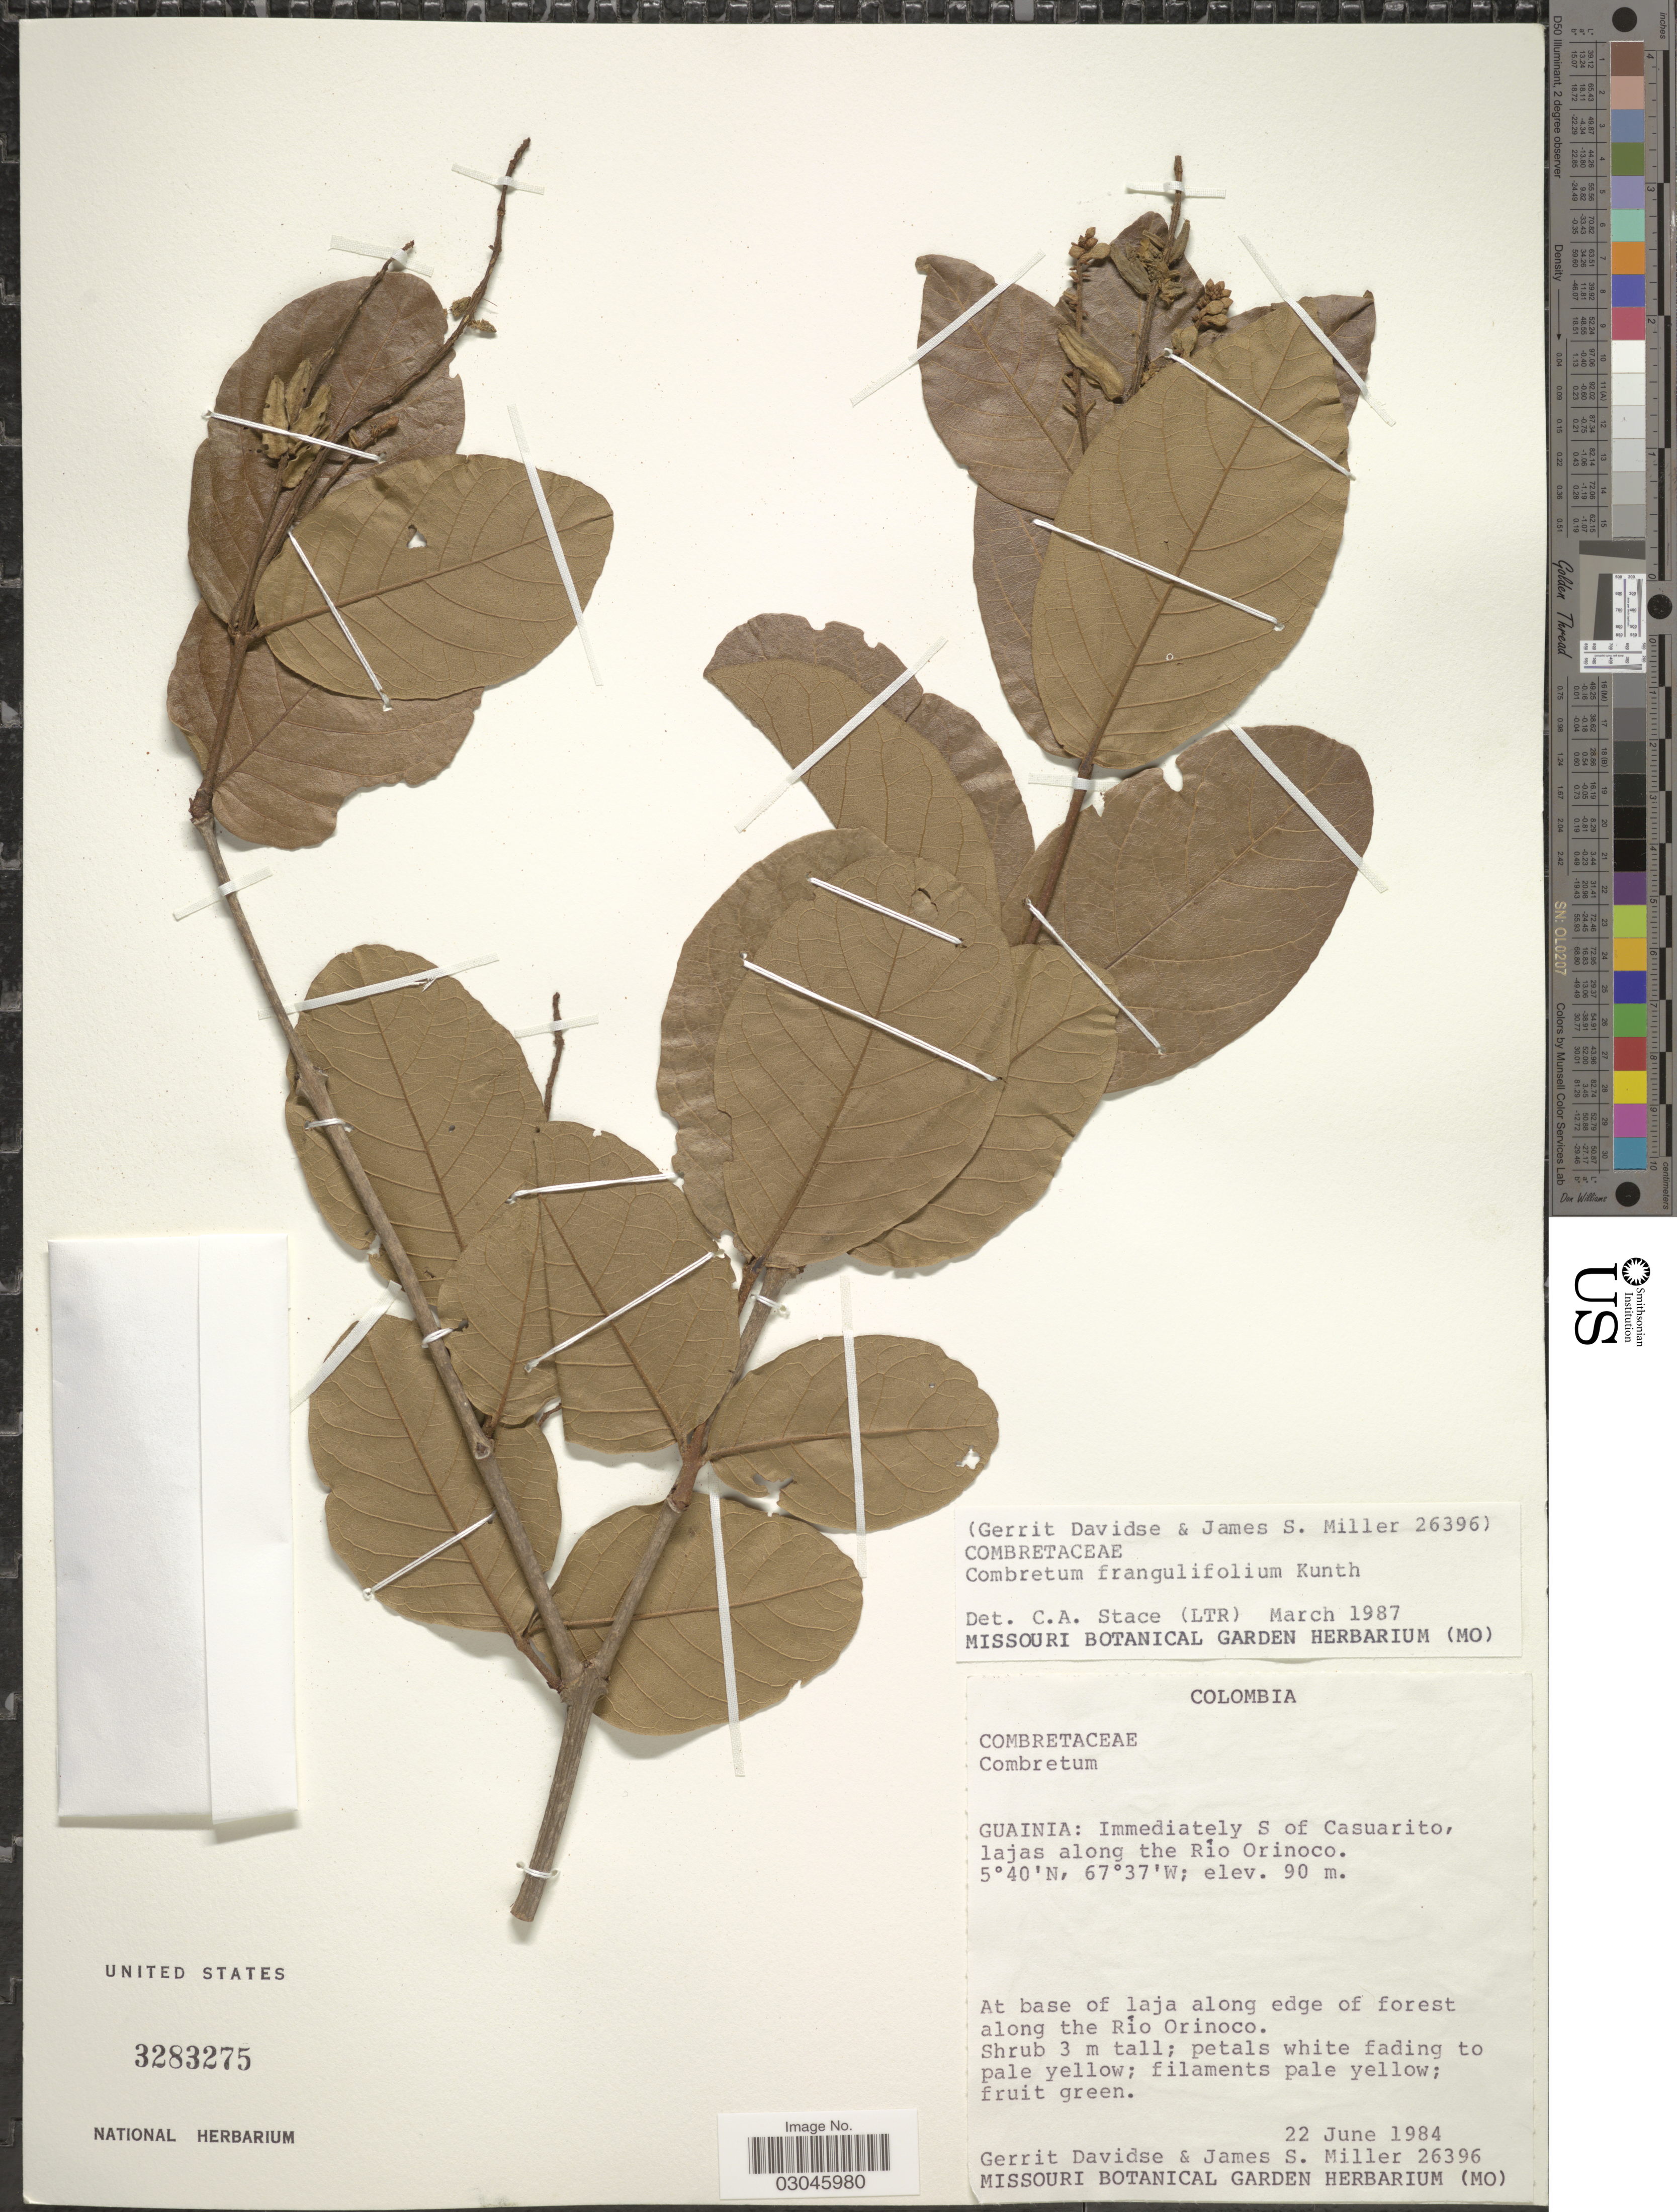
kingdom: Plantae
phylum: Tracheophyta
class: Magnoliopsida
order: Myrtales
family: Combretaceae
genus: Combretum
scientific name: Combretum frangulifolium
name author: Kunth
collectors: G. Davidse & J. S. Miller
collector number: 26396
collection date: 1984-06-22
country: Colombia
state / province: Guainía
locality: Immediately S of Casuarito, lajas along the Río Orinoco. At base of laja along edge of forest along the Río Orinoco.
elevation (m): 90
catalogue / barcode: US 3283275